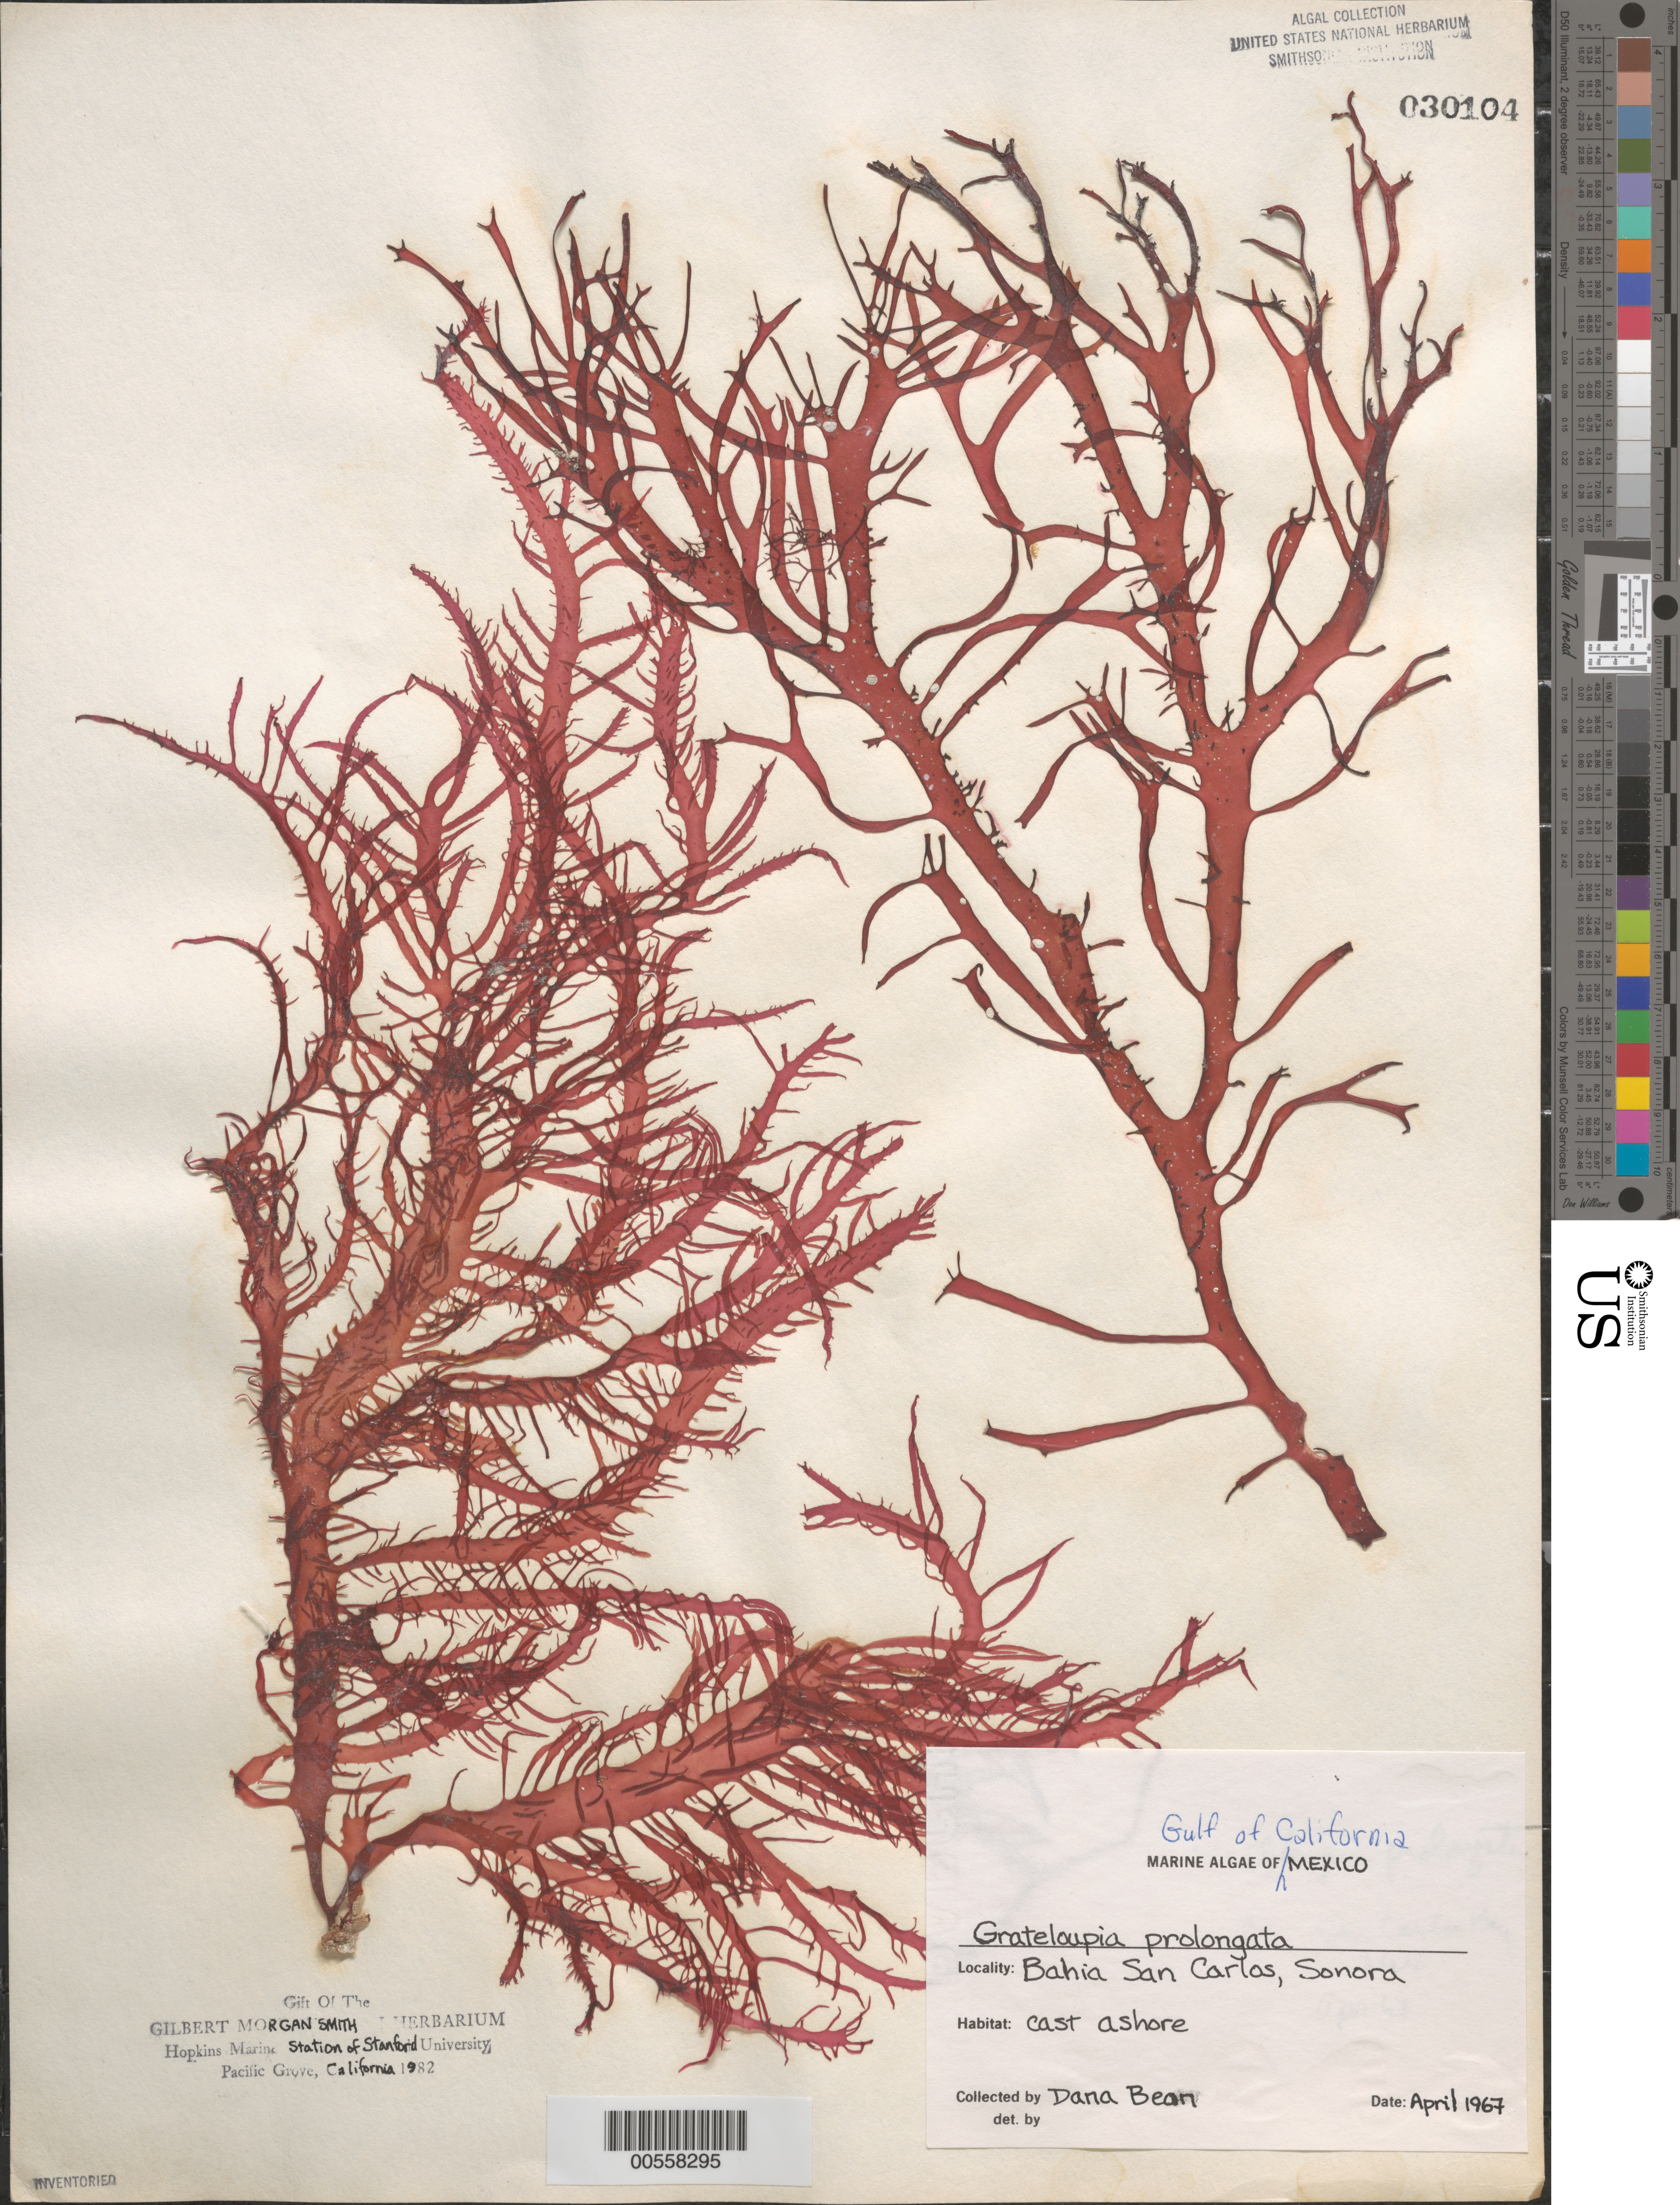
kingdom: Plantae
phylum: Rhodophyta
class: Florideophyceae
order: Halymeniales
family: Halymeniaceae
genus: Grateloupia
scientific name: Grateloupia prolongata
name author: J. Agardh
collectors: D. Bean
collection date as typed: Apr 1967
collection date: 1967-04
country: Mexico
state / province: Sonora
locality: Bahia San Carlos (San Carlos Bay)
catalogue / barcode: US 30104